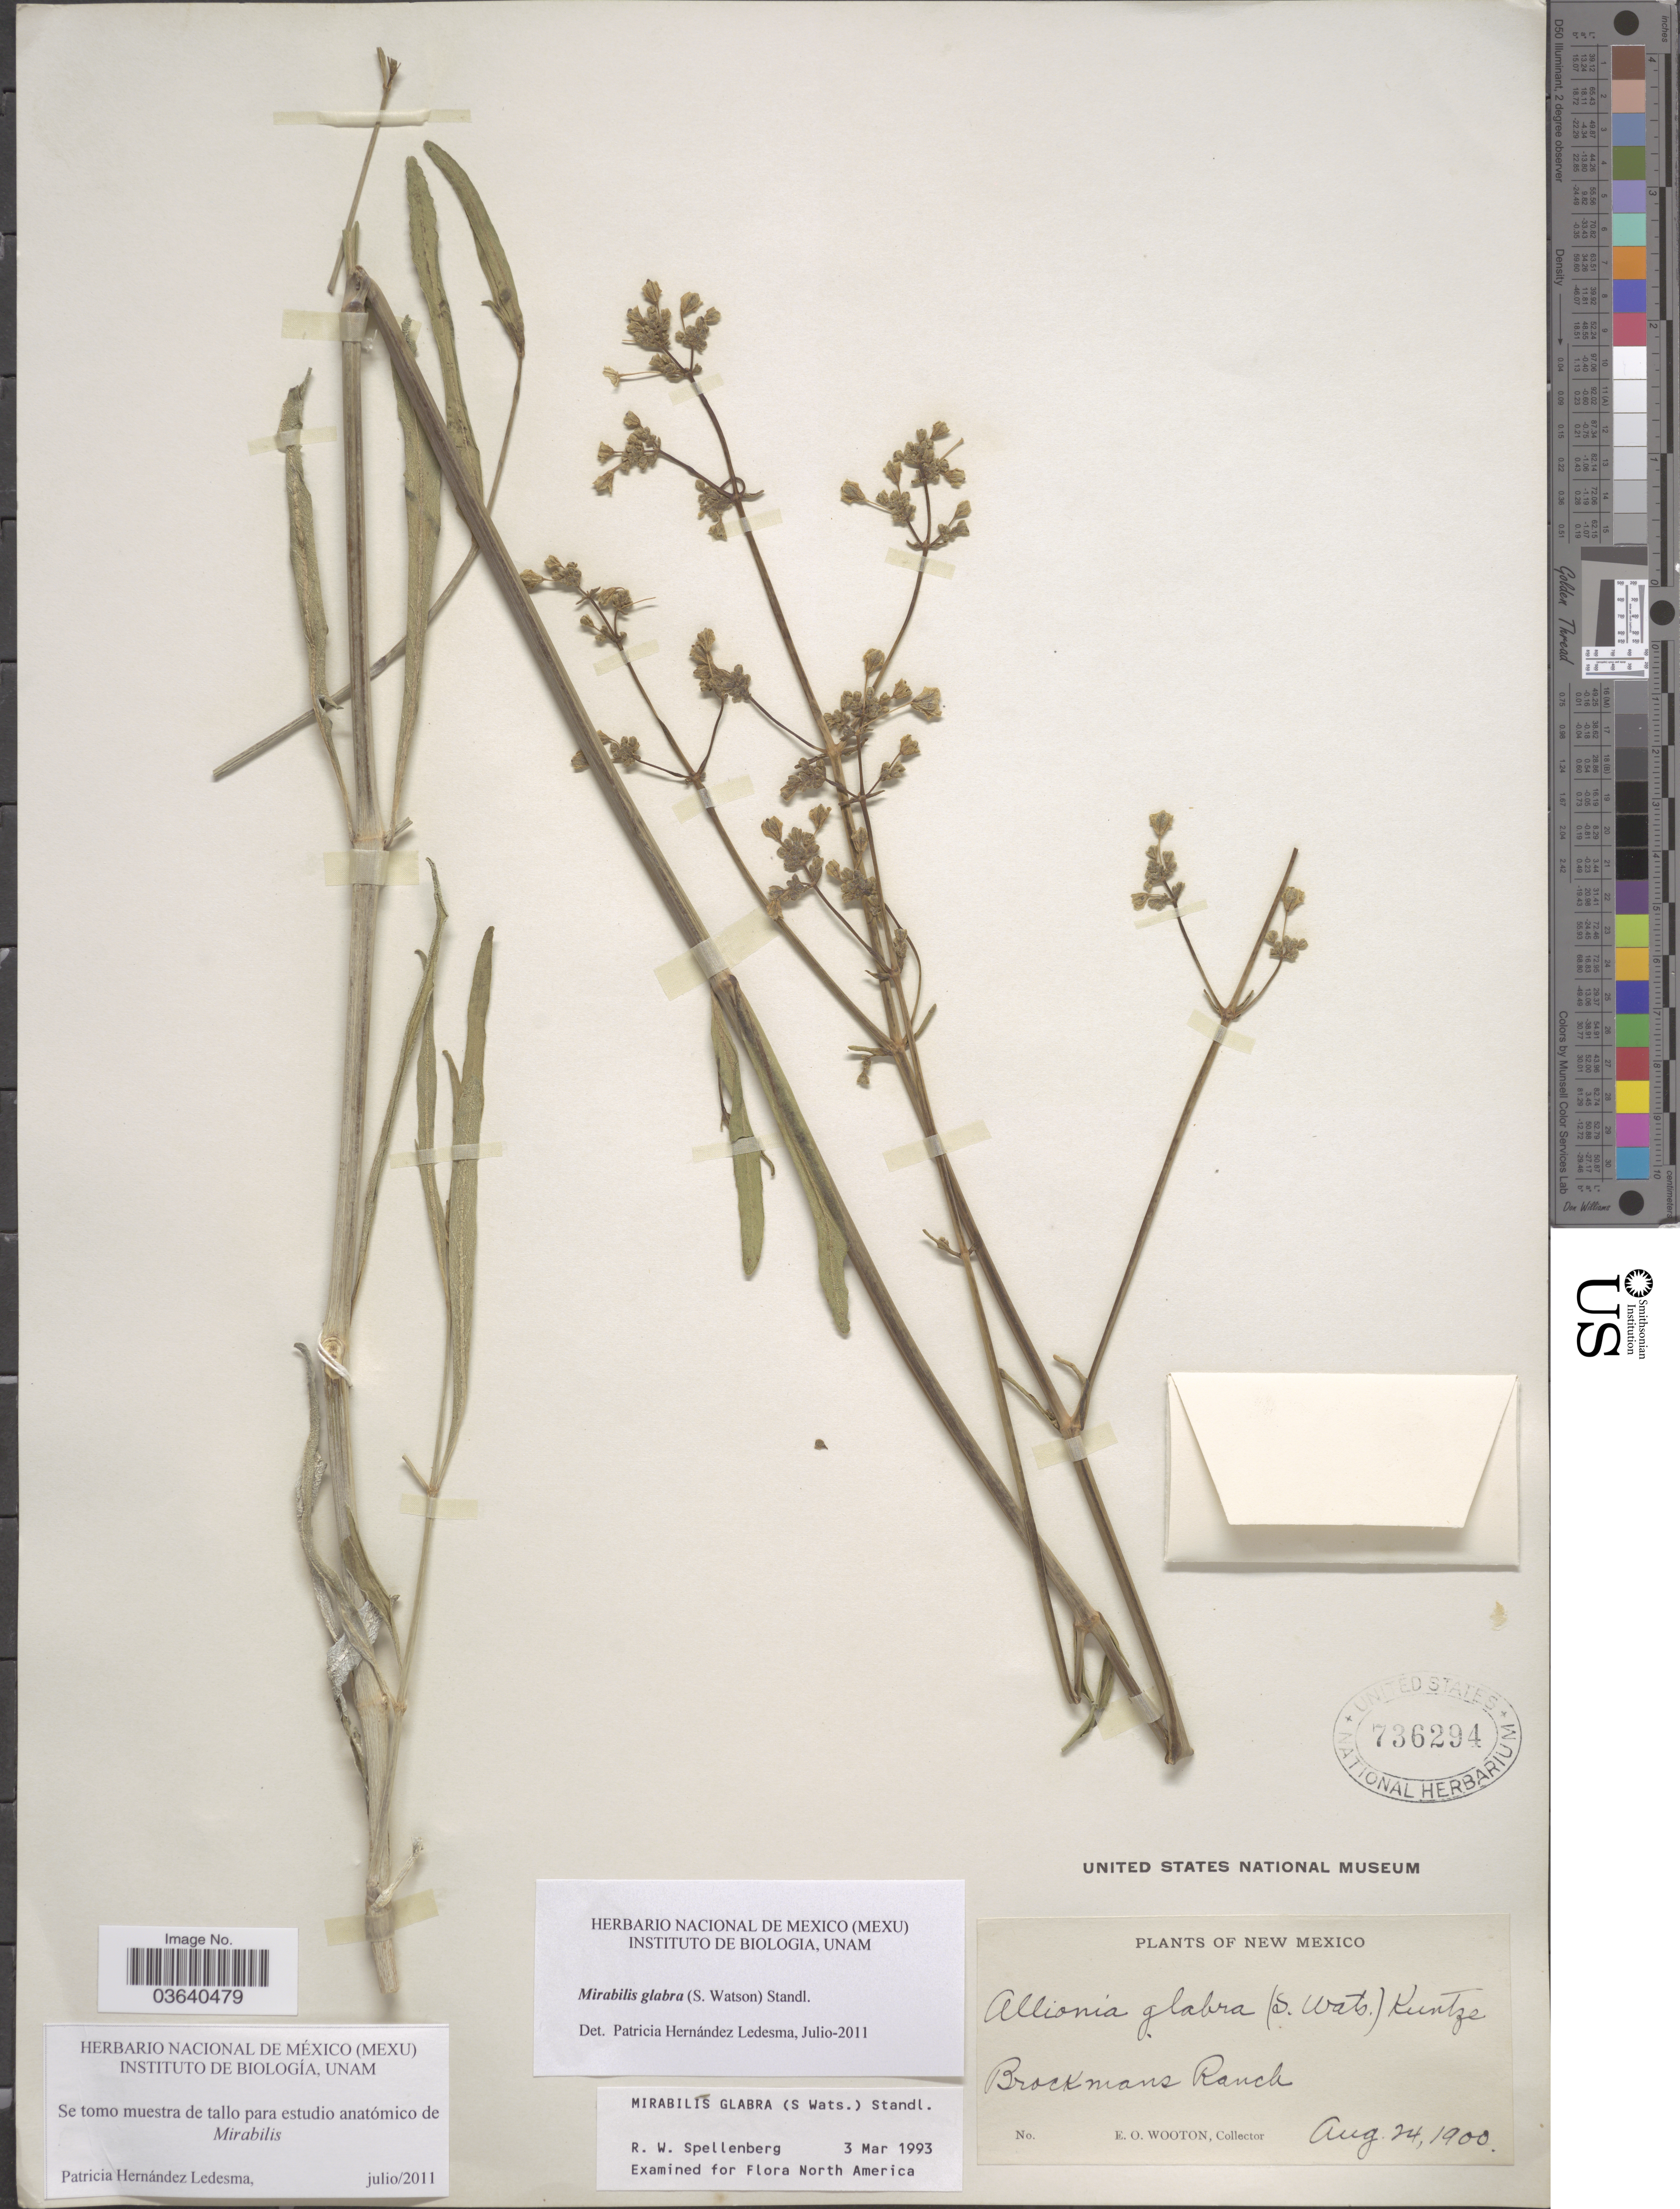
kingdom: Plantae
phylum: Tracheophyta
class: Magnoliopsida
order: Caryophyllales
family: Nyctaginaceae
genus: Mirabilis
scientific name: Mirabilis glabra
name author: (S. Watson) Standl.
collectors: E. O. Wooton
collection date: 1900-08-24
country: United States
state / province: New Mexico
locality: Brockmans Ranch.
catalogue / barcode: US 736294